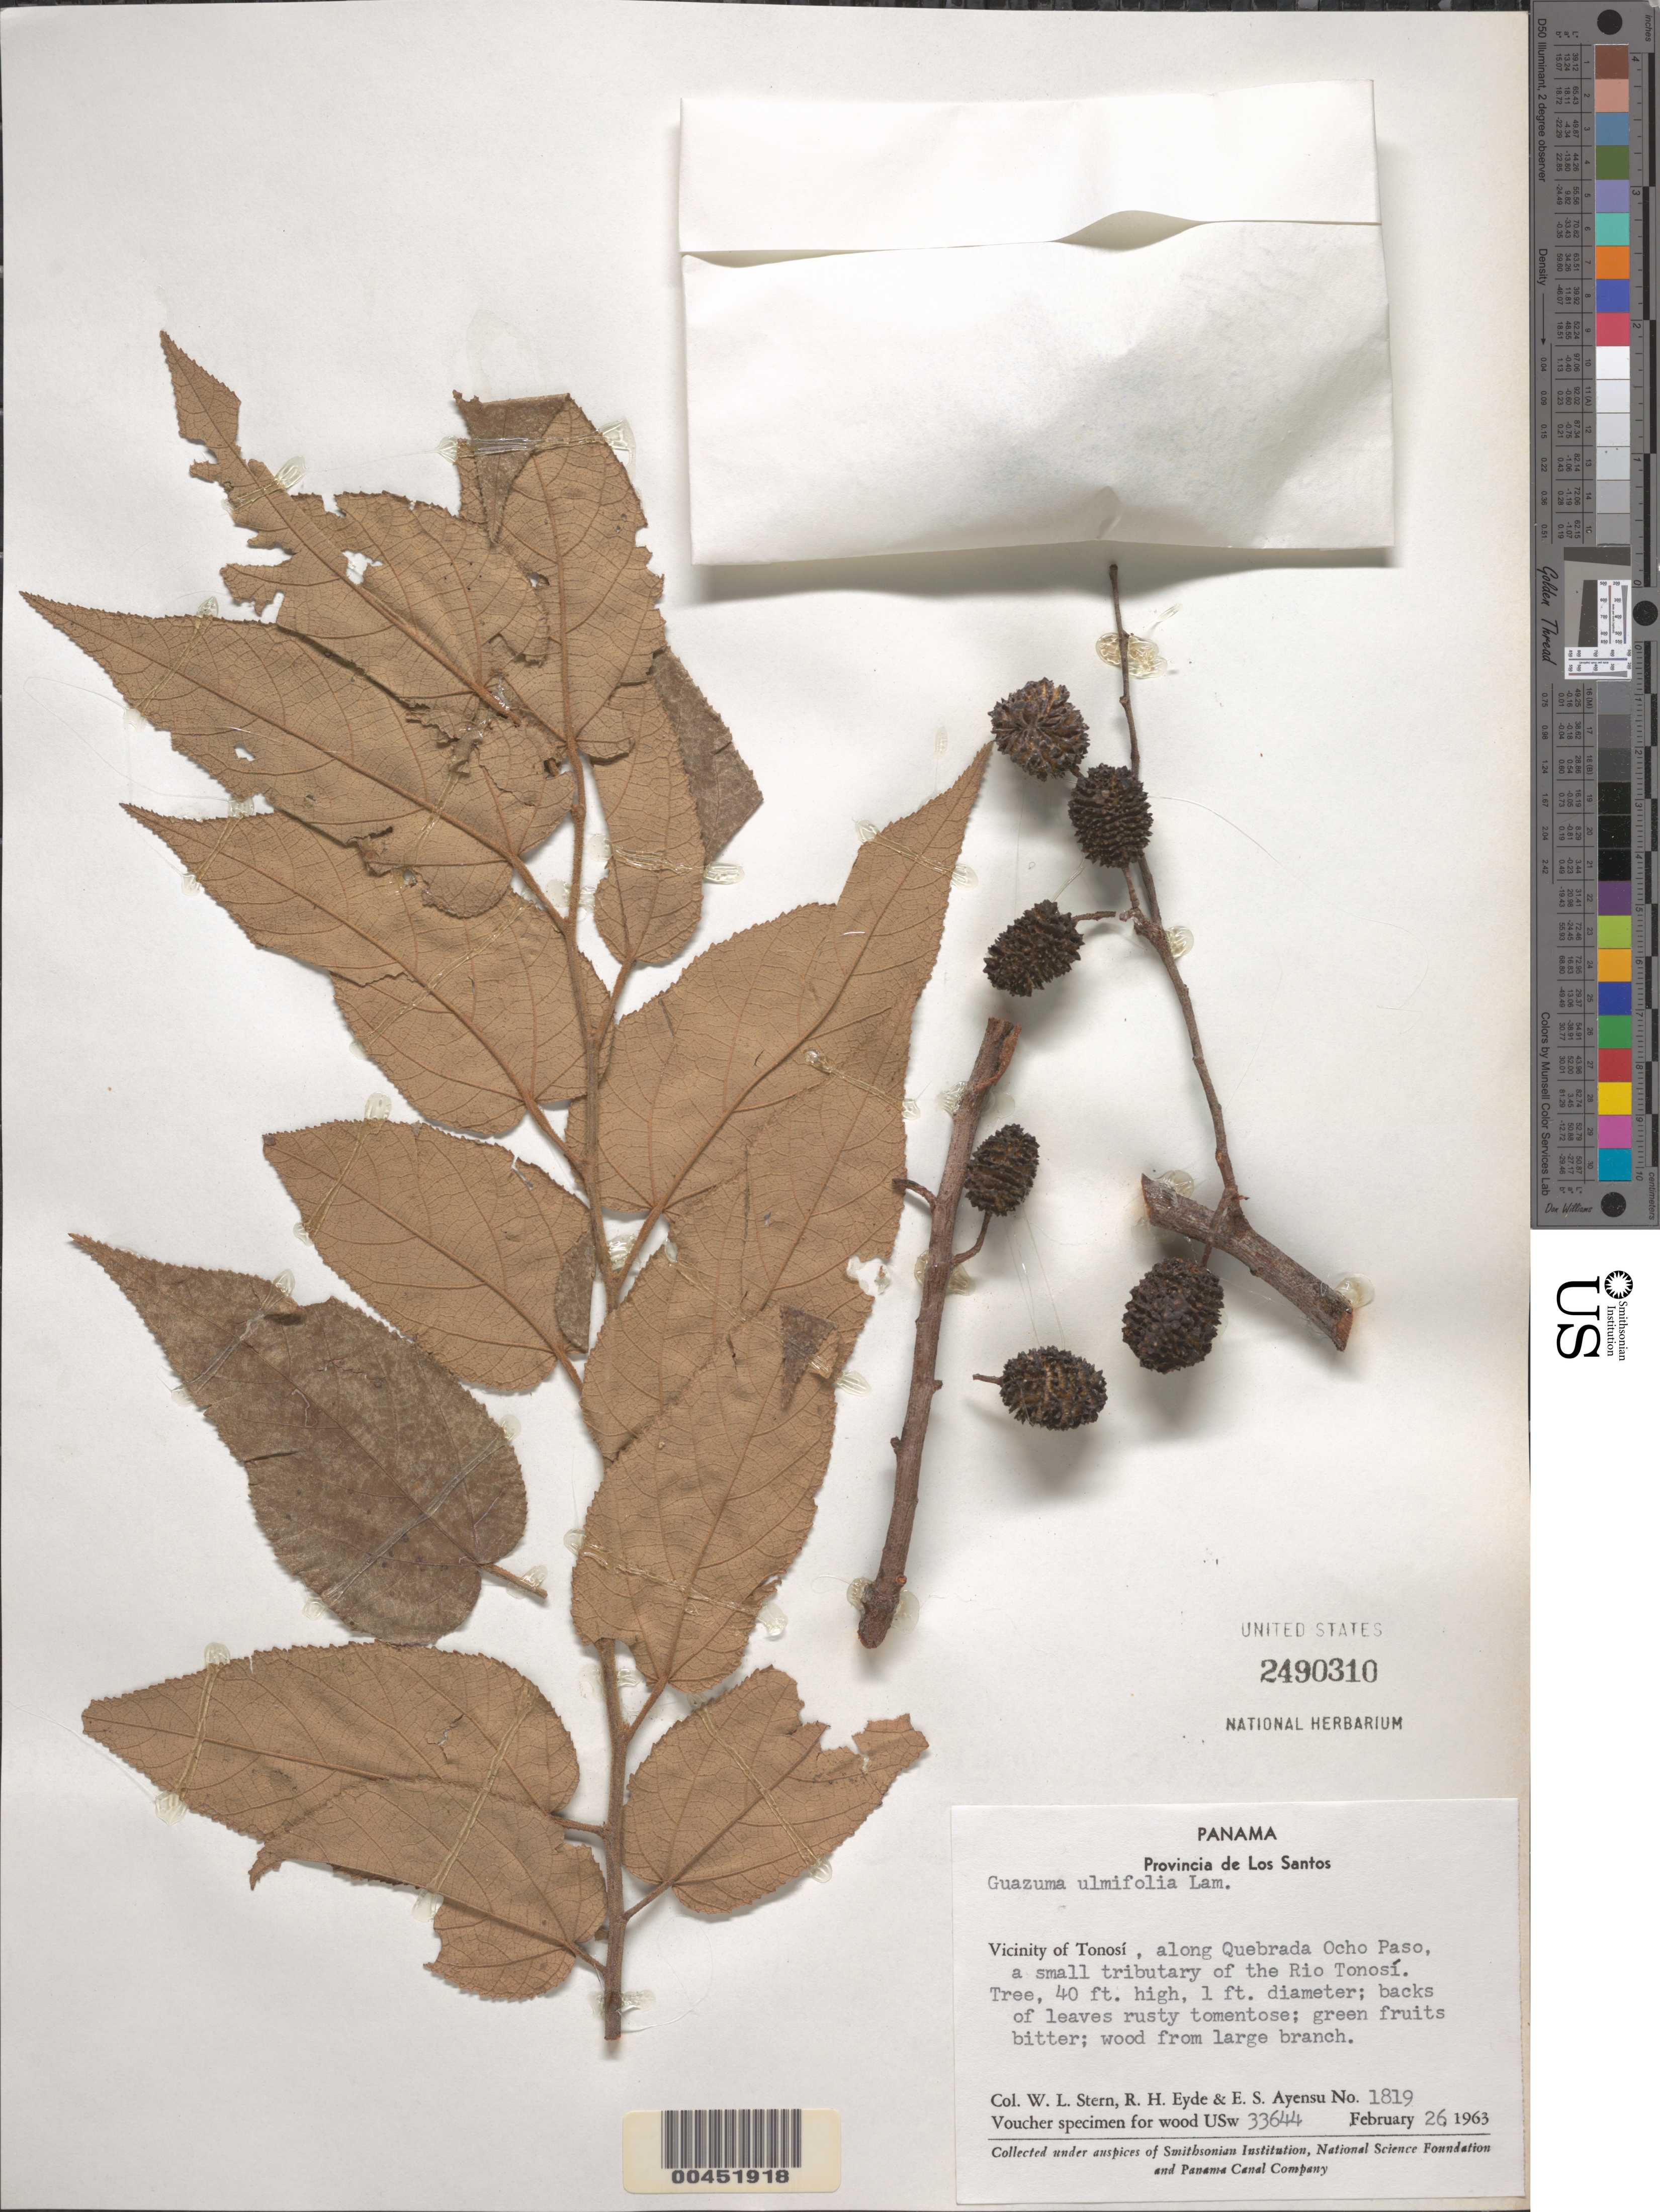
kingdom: Plantae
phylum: Tracheophyta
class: Magnoliopsida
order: Malvales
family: Malvaceae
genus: Guazuma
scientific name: Guazuma ulmifolia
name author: Lam.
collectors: W. L. Stern, R. H. Eyde & E. S. Ayensu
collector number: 1819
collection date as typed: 26 Feb 1963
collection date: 1963-02-26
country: Panama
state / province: Los Santos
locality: Vicinity of Tonosí, along Quebrada Ocho Paso, a small tributary of the Río Tonosí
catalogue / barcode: US 2490310